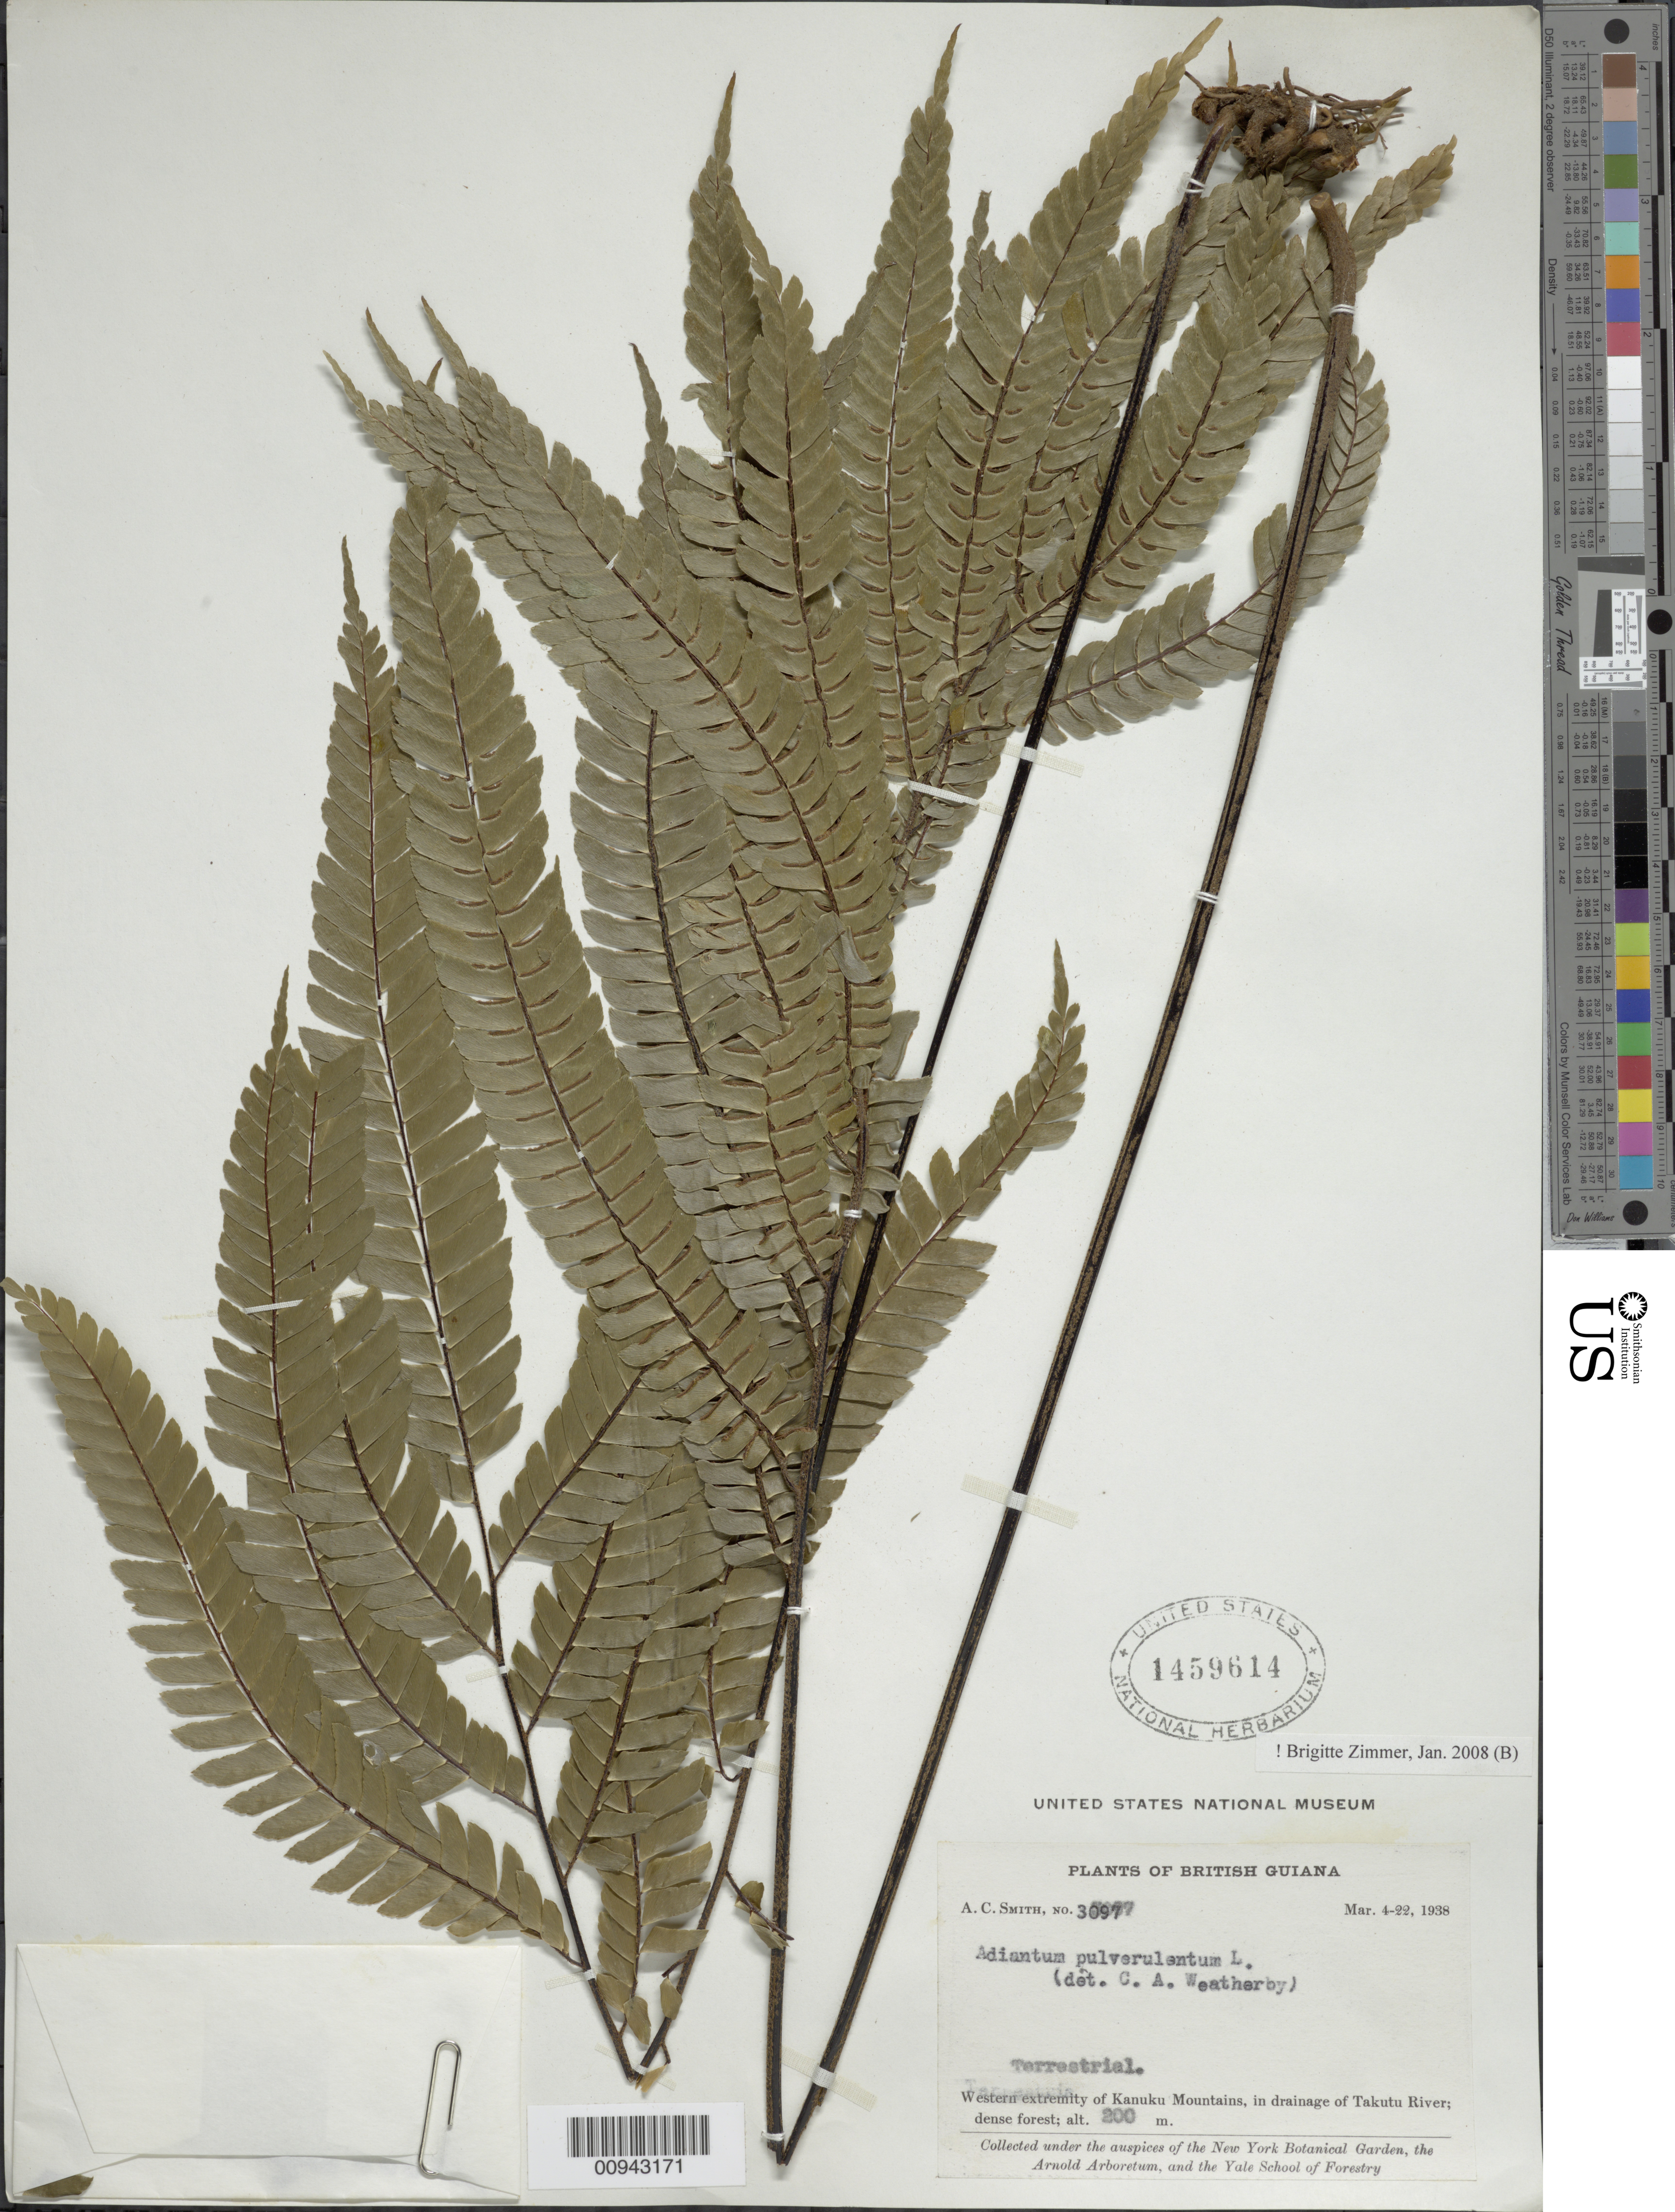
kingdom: Plantae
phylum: Tracheophyta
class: Polypodiopsida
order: Polypodiales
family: Pteridaceae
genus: Adiantum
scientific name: Adiantum pulverulentum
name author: L.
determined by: Zimmer, B.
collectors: A. C. Smith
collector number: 3097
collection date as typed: Mar. 4-22, 1938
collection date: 1938-03-04/1938-03-22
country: Guyana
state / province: U. Takutu-U. Essequibo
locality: Kanuku Mts., drainage of Takutu R., western extremity of Kanuku Mountains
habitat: Dense forest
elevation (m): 200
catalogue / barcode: US 1459614